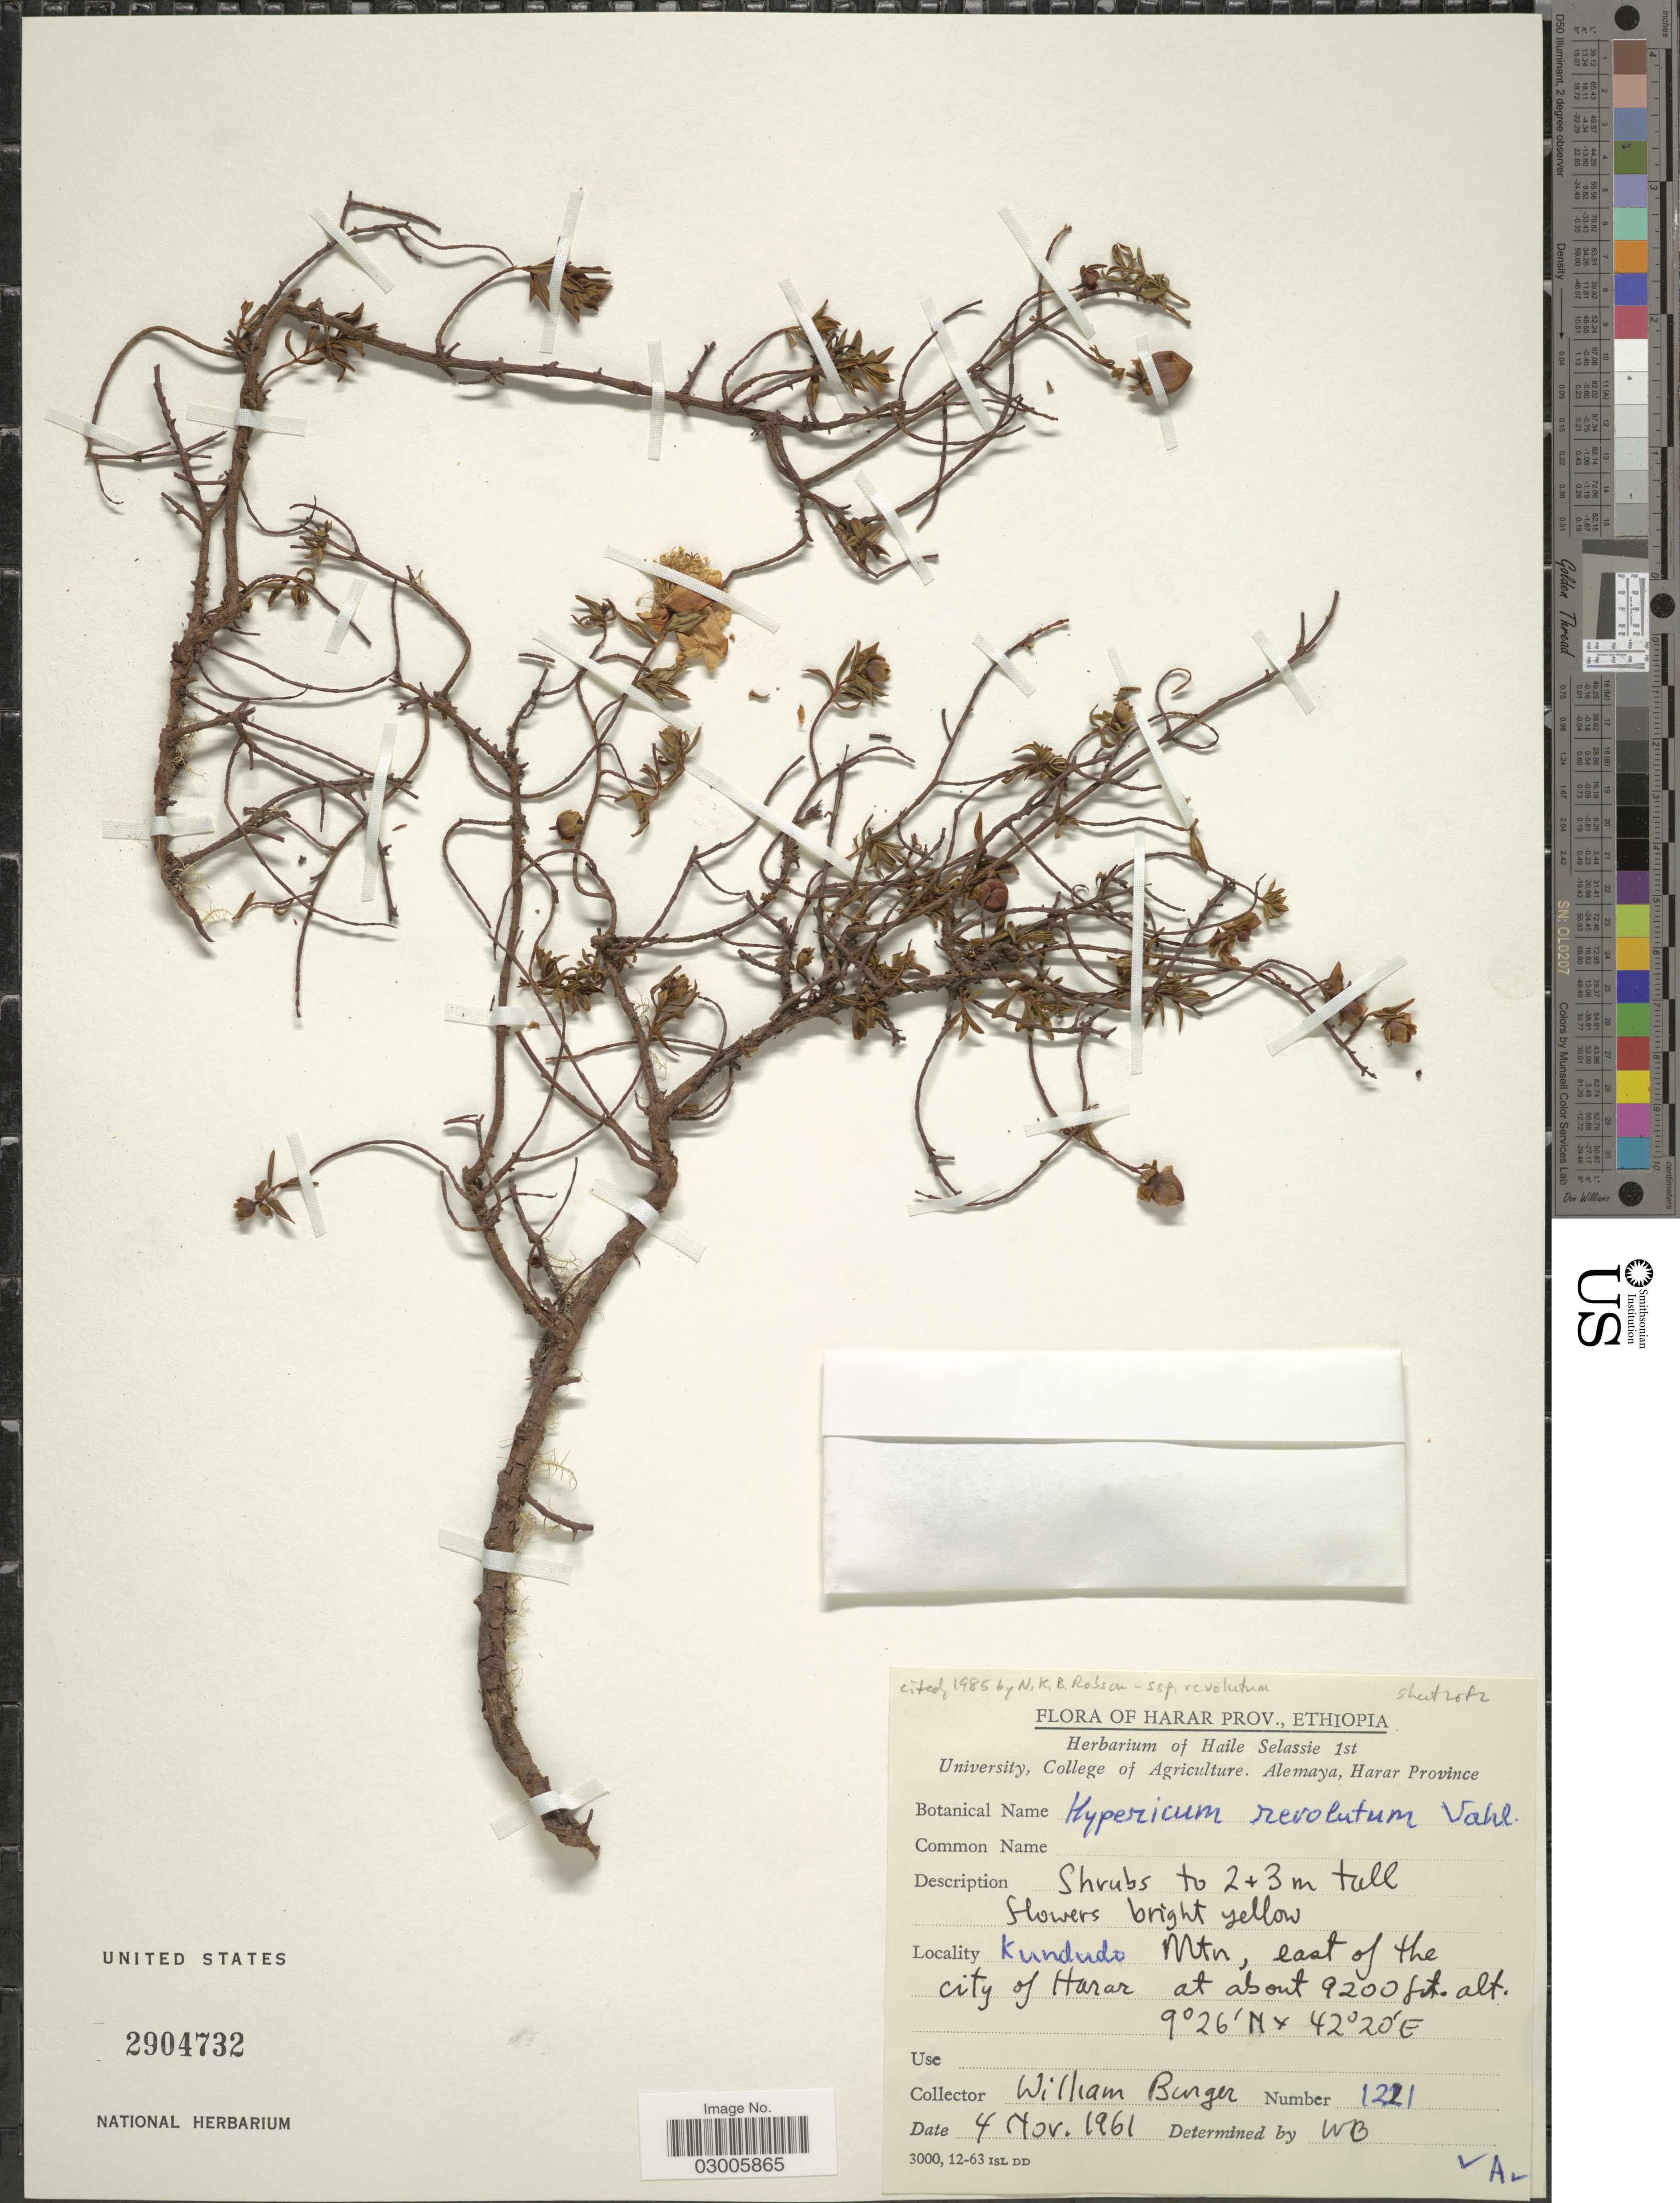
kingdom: Plantae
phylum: Tracheophyta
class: Magnoliopsida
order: Malpighiales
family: Hypericaceae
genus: Hypericum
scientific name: Hypericum revolutum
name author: Vahl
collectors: W. Burger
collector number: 1221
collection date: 1961-11-04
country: Ethiopia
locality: Harar Prov. Kondudo Mtn, east of the city of Harar.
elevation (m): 2804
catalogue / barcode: US 2904732